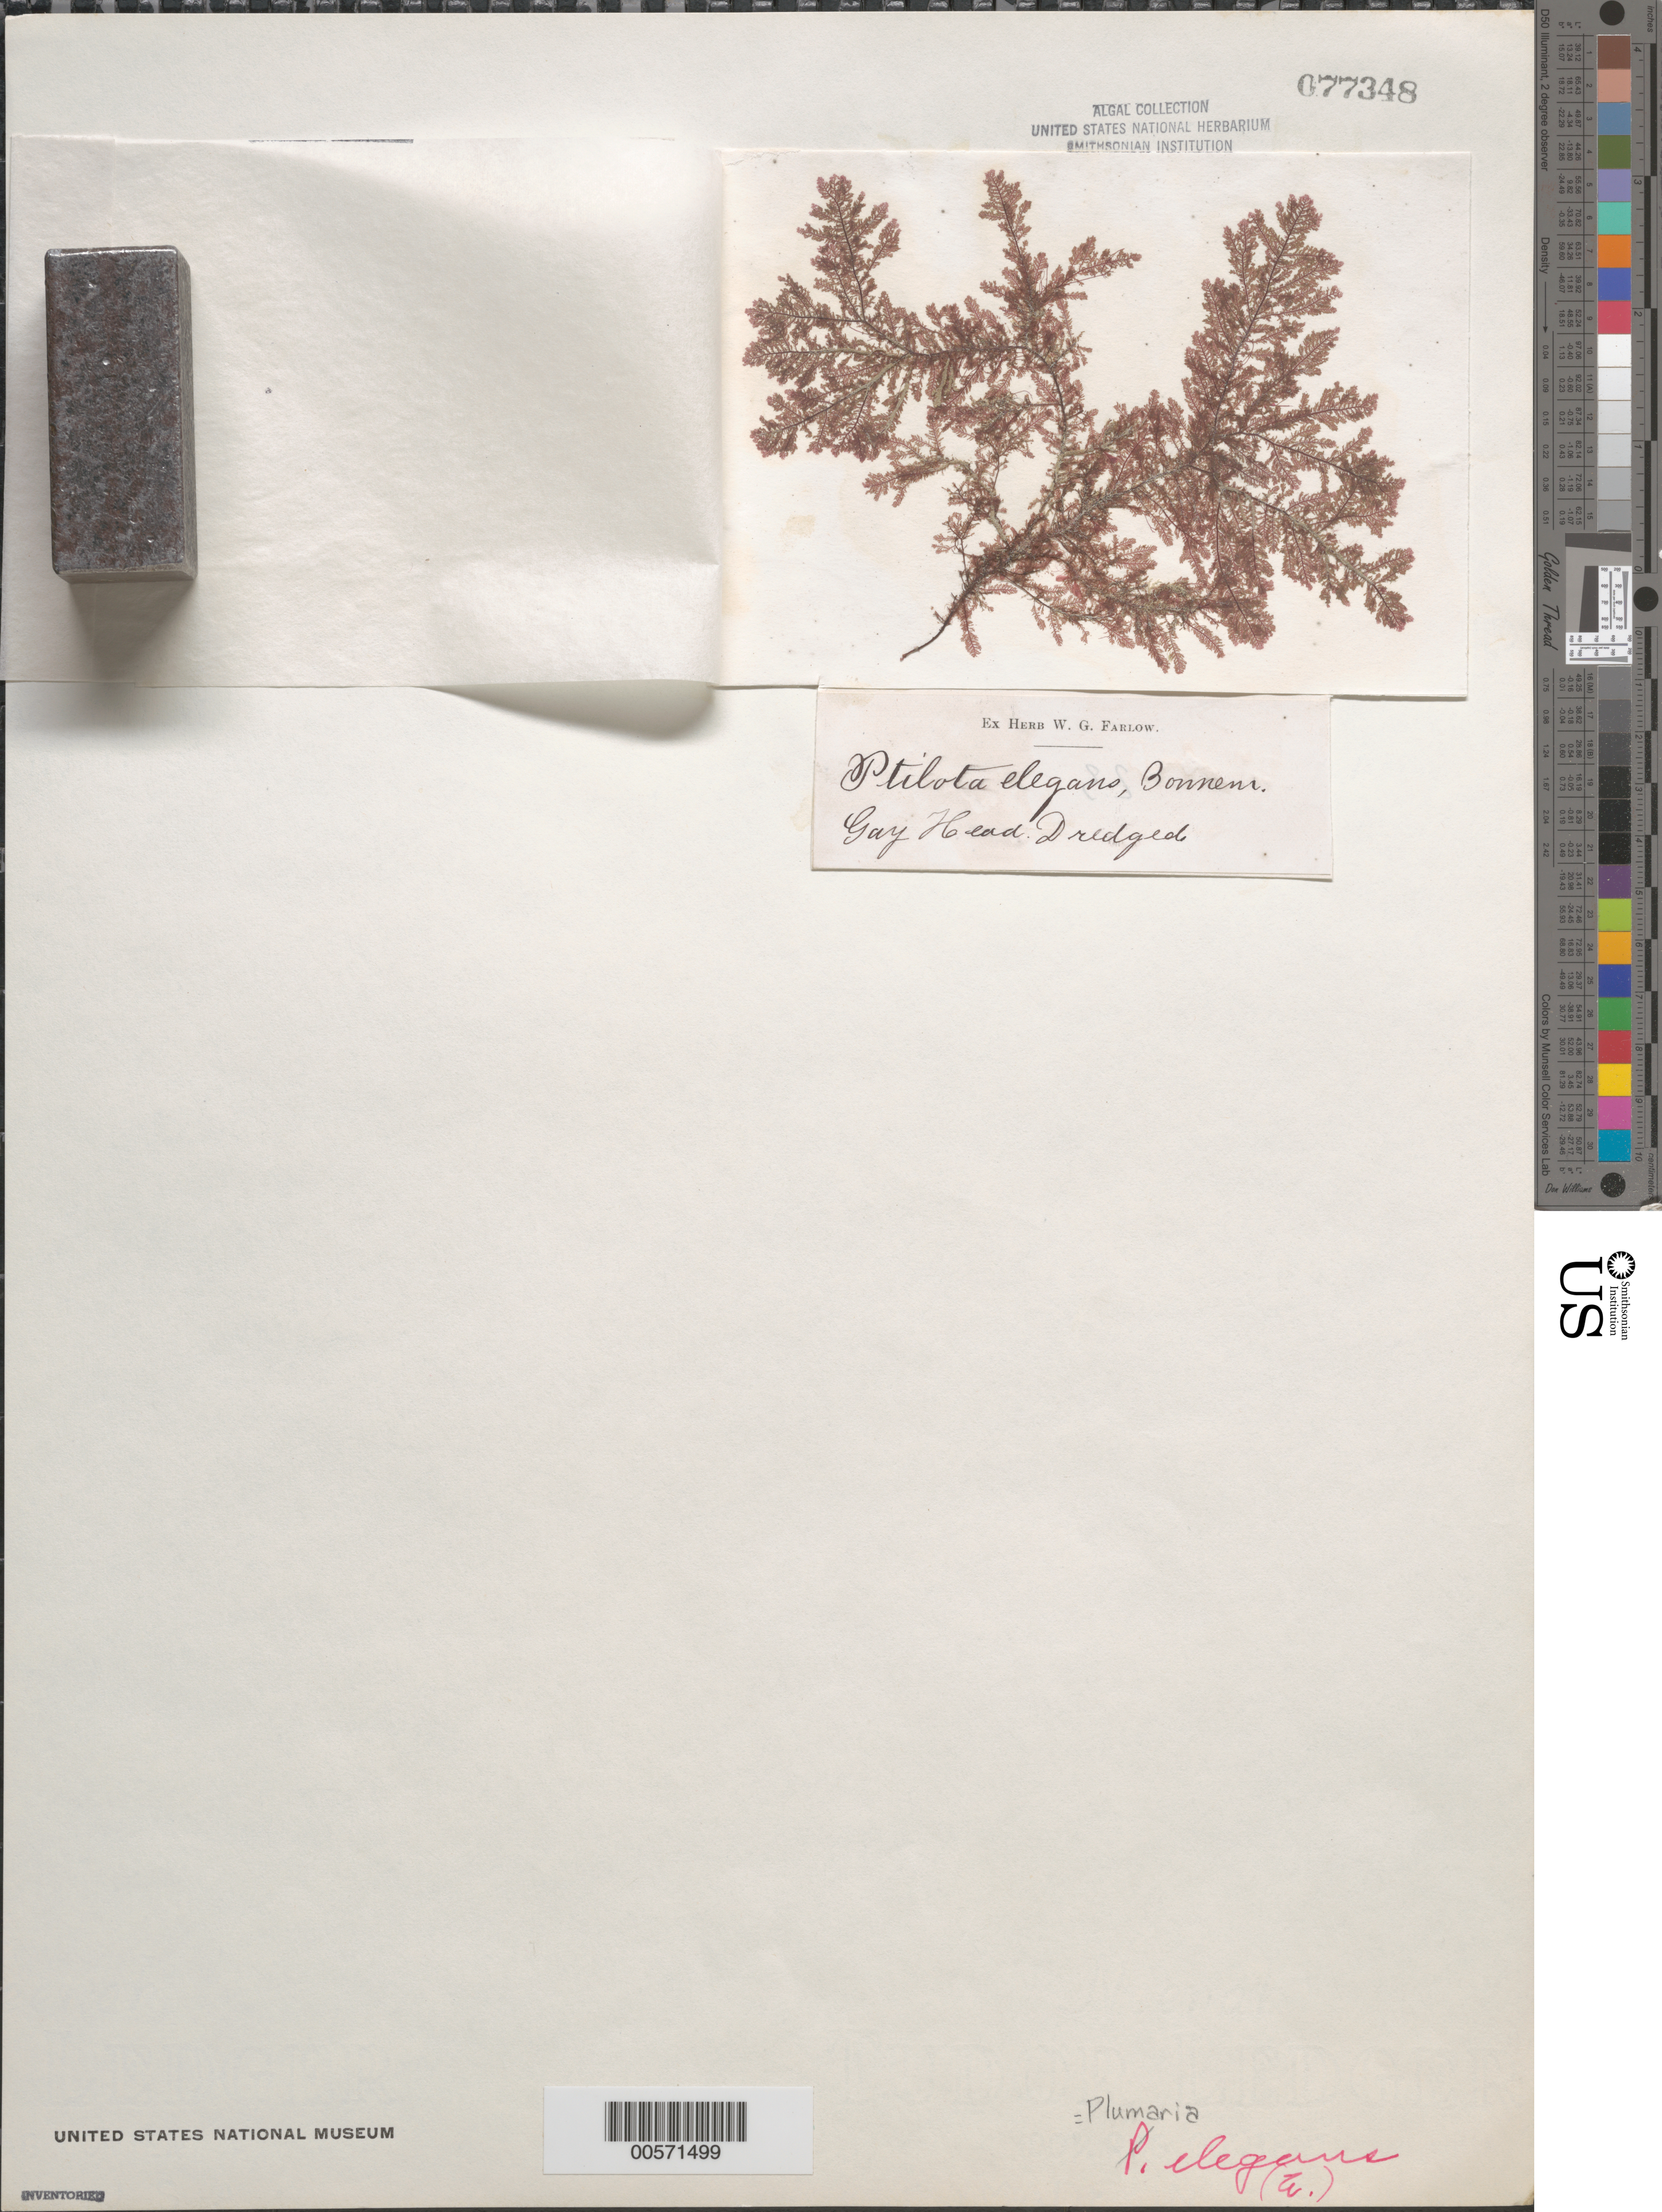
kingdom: Plantae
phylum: Rhodophyta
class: Florideophyceae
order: Ceramiales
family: Wrangeliaceae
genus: Plumaria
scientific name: Plumaria plumosa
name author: (Hudson) Kuntze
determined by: Algae name updating Project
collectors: W. Farlow (Herbarium)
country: United States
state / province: Massachusetts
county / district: Dukes County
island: Martha's Vineyard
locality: Gay Head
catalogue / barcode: US 77348